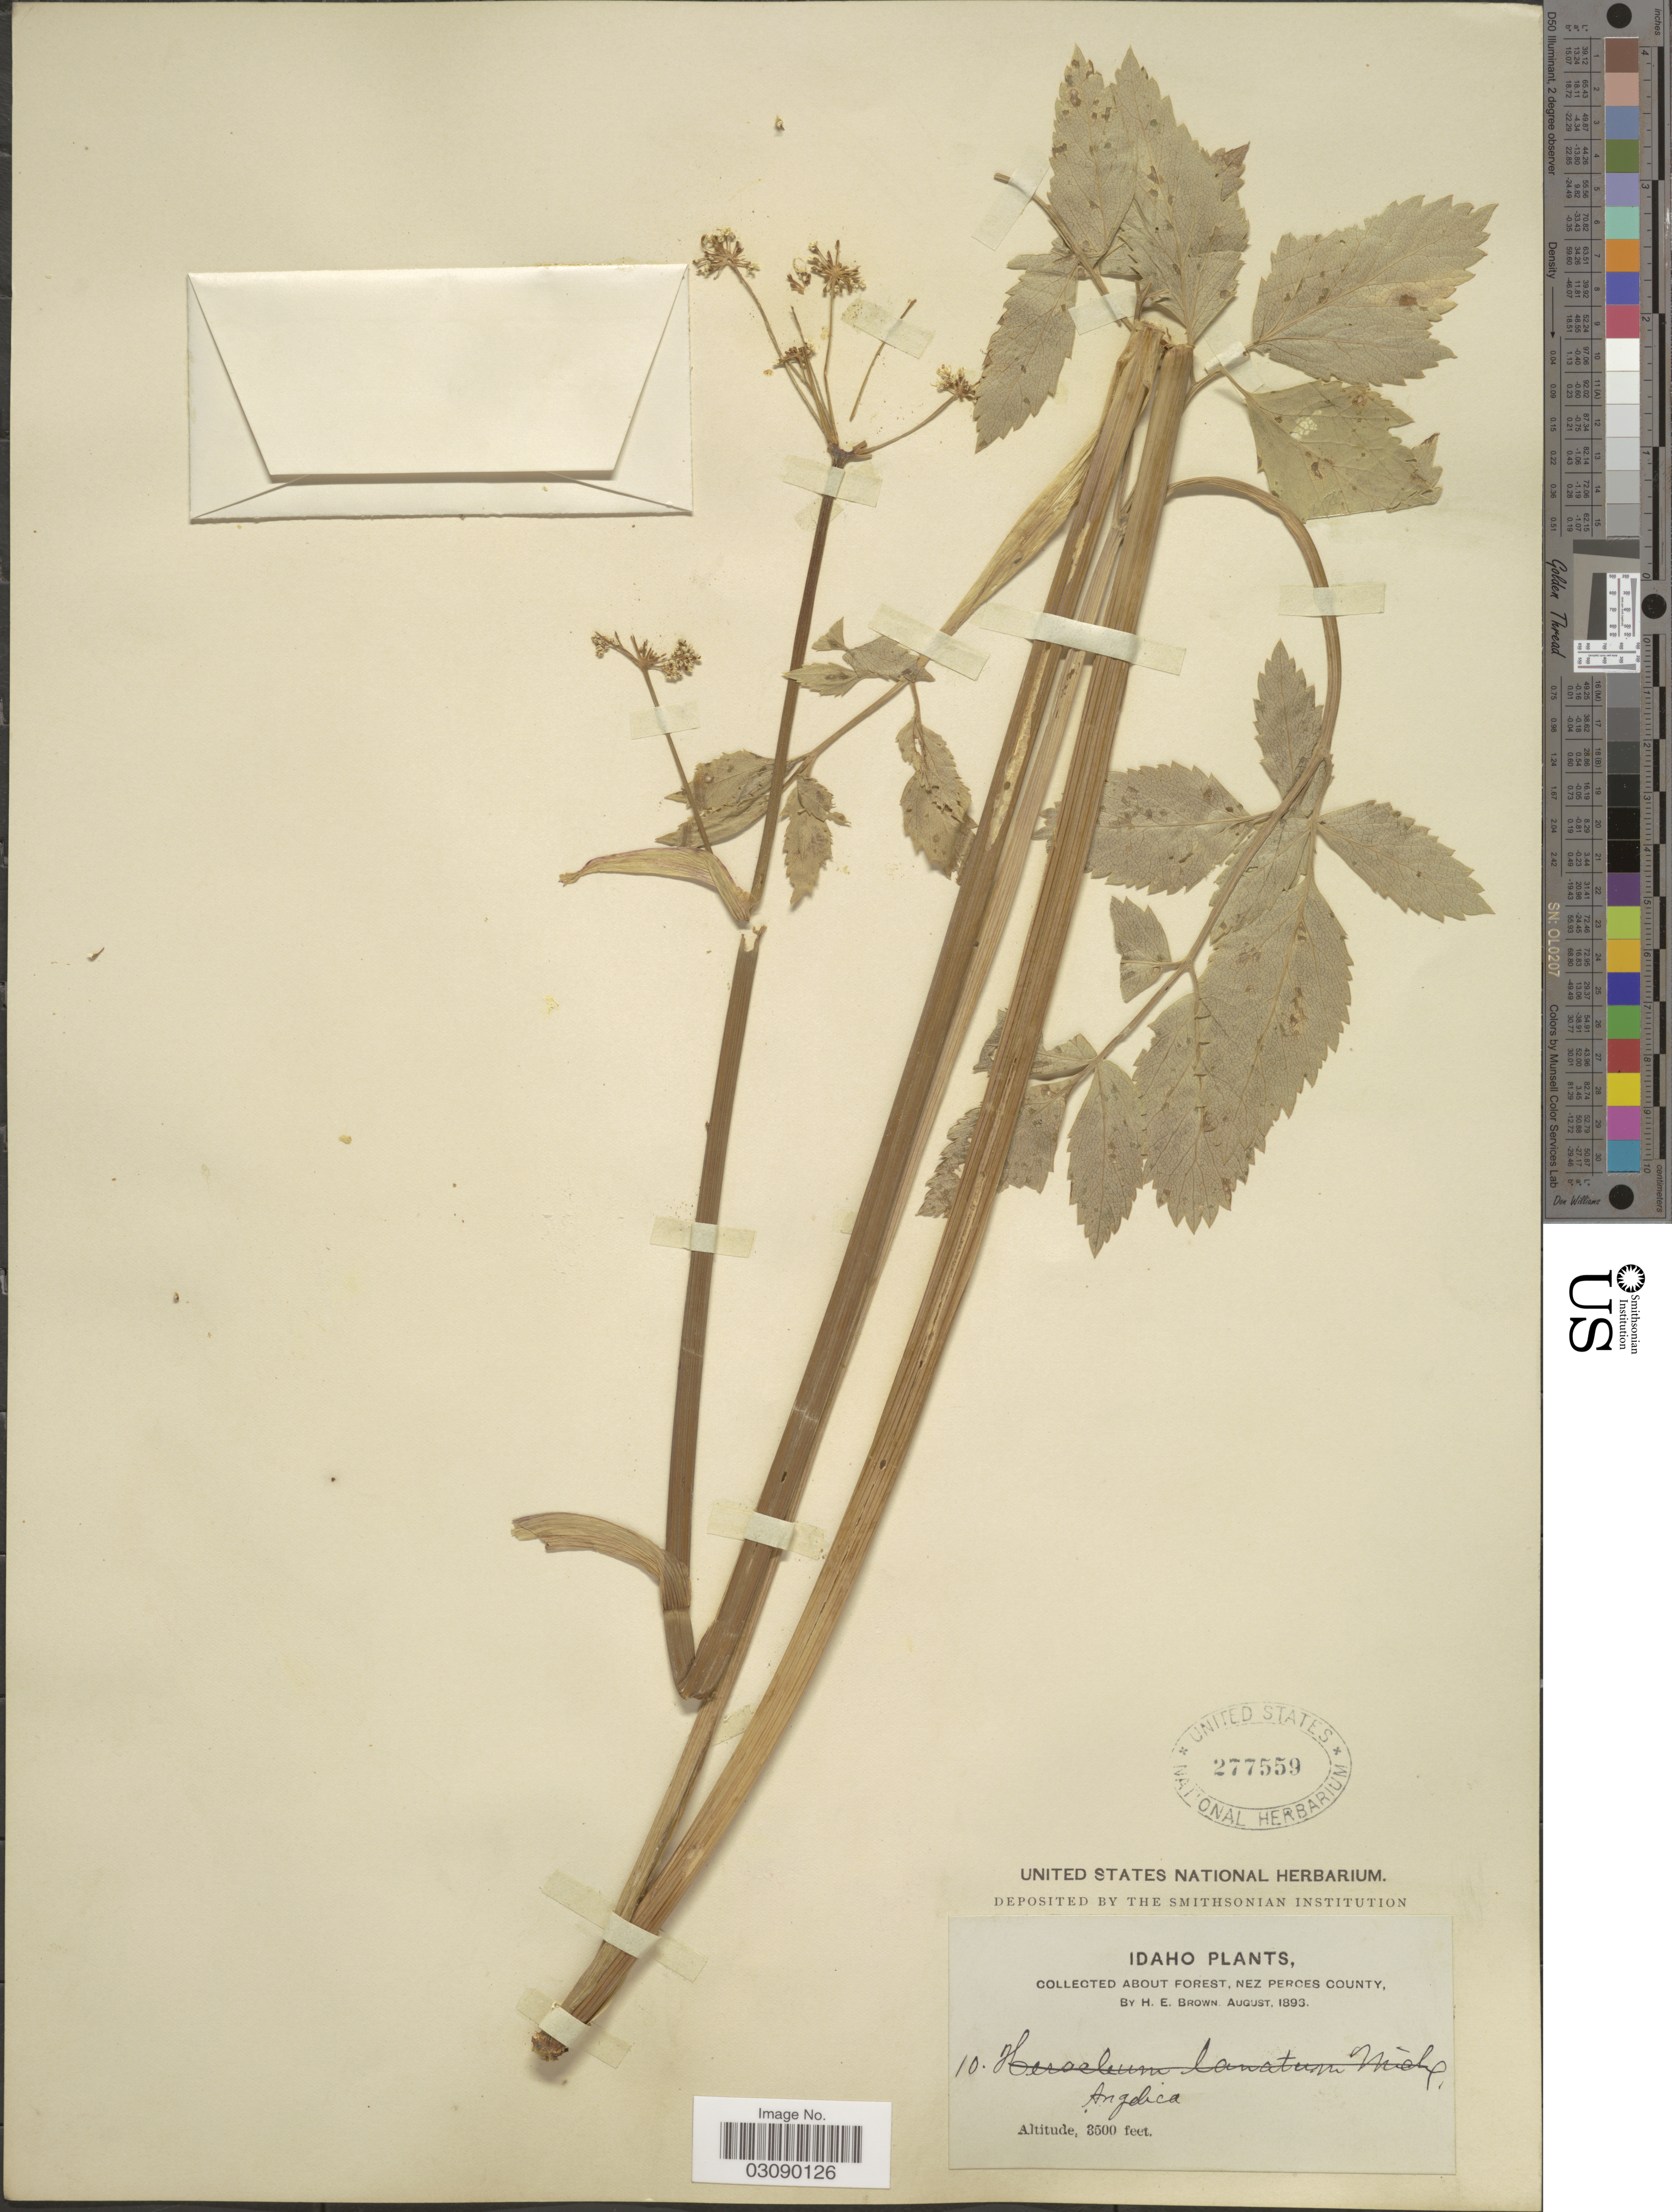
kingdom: Plantae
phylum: Tracheophyta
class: Magnoliopsida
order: Apiales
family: Apiaceae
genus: Angelica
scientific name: Angelica arguta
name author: Nutt.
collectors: H. E. Brown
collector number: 10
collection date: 1893-08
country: United States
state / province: Idaho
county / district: Nez Perce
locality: About Forest, Nez Perces County.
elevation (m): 1067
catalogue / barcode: US 277559